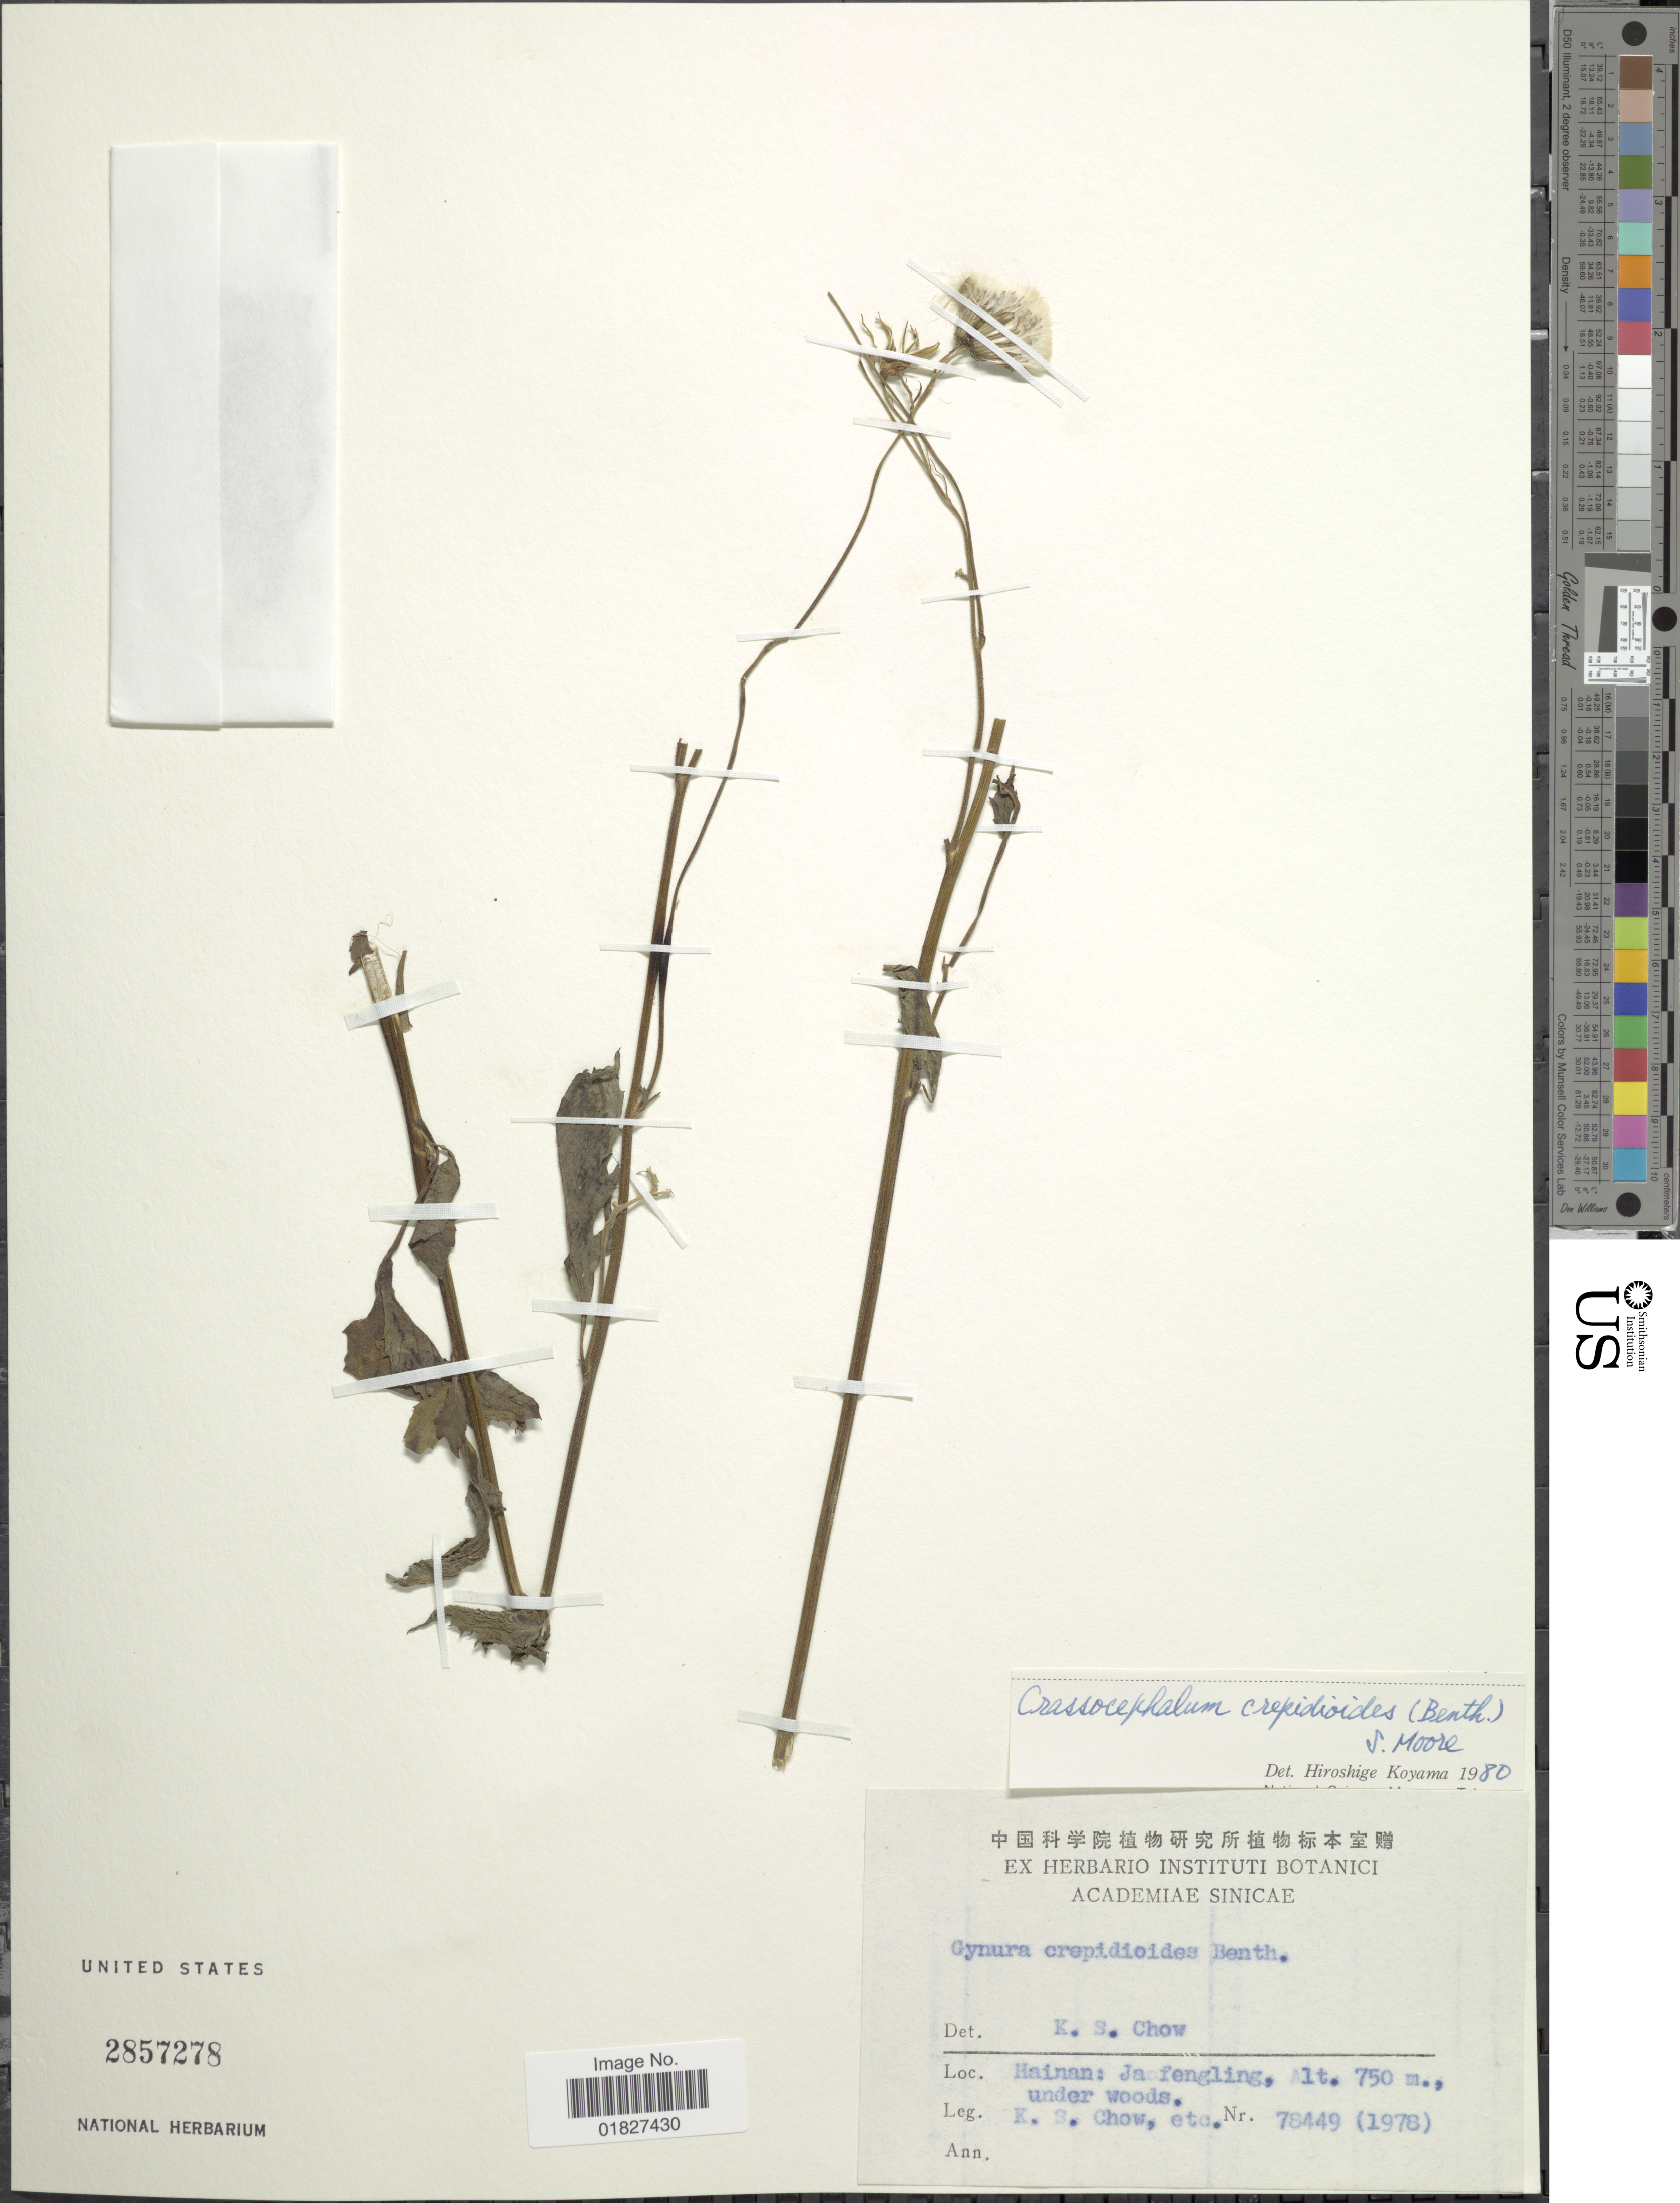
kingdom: Plantae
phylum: Tracheophyta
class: Magnoliopsida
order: Asterales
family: Asteraceae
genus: Crassocephalum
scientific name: Crassocephalum crepidioides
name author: (Benth.) S. Moore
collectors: K. S. Chow & et al.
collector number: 78449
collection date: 1978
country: China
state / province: Hainan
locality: Janfengling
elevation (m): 750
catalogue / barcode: US 2857278